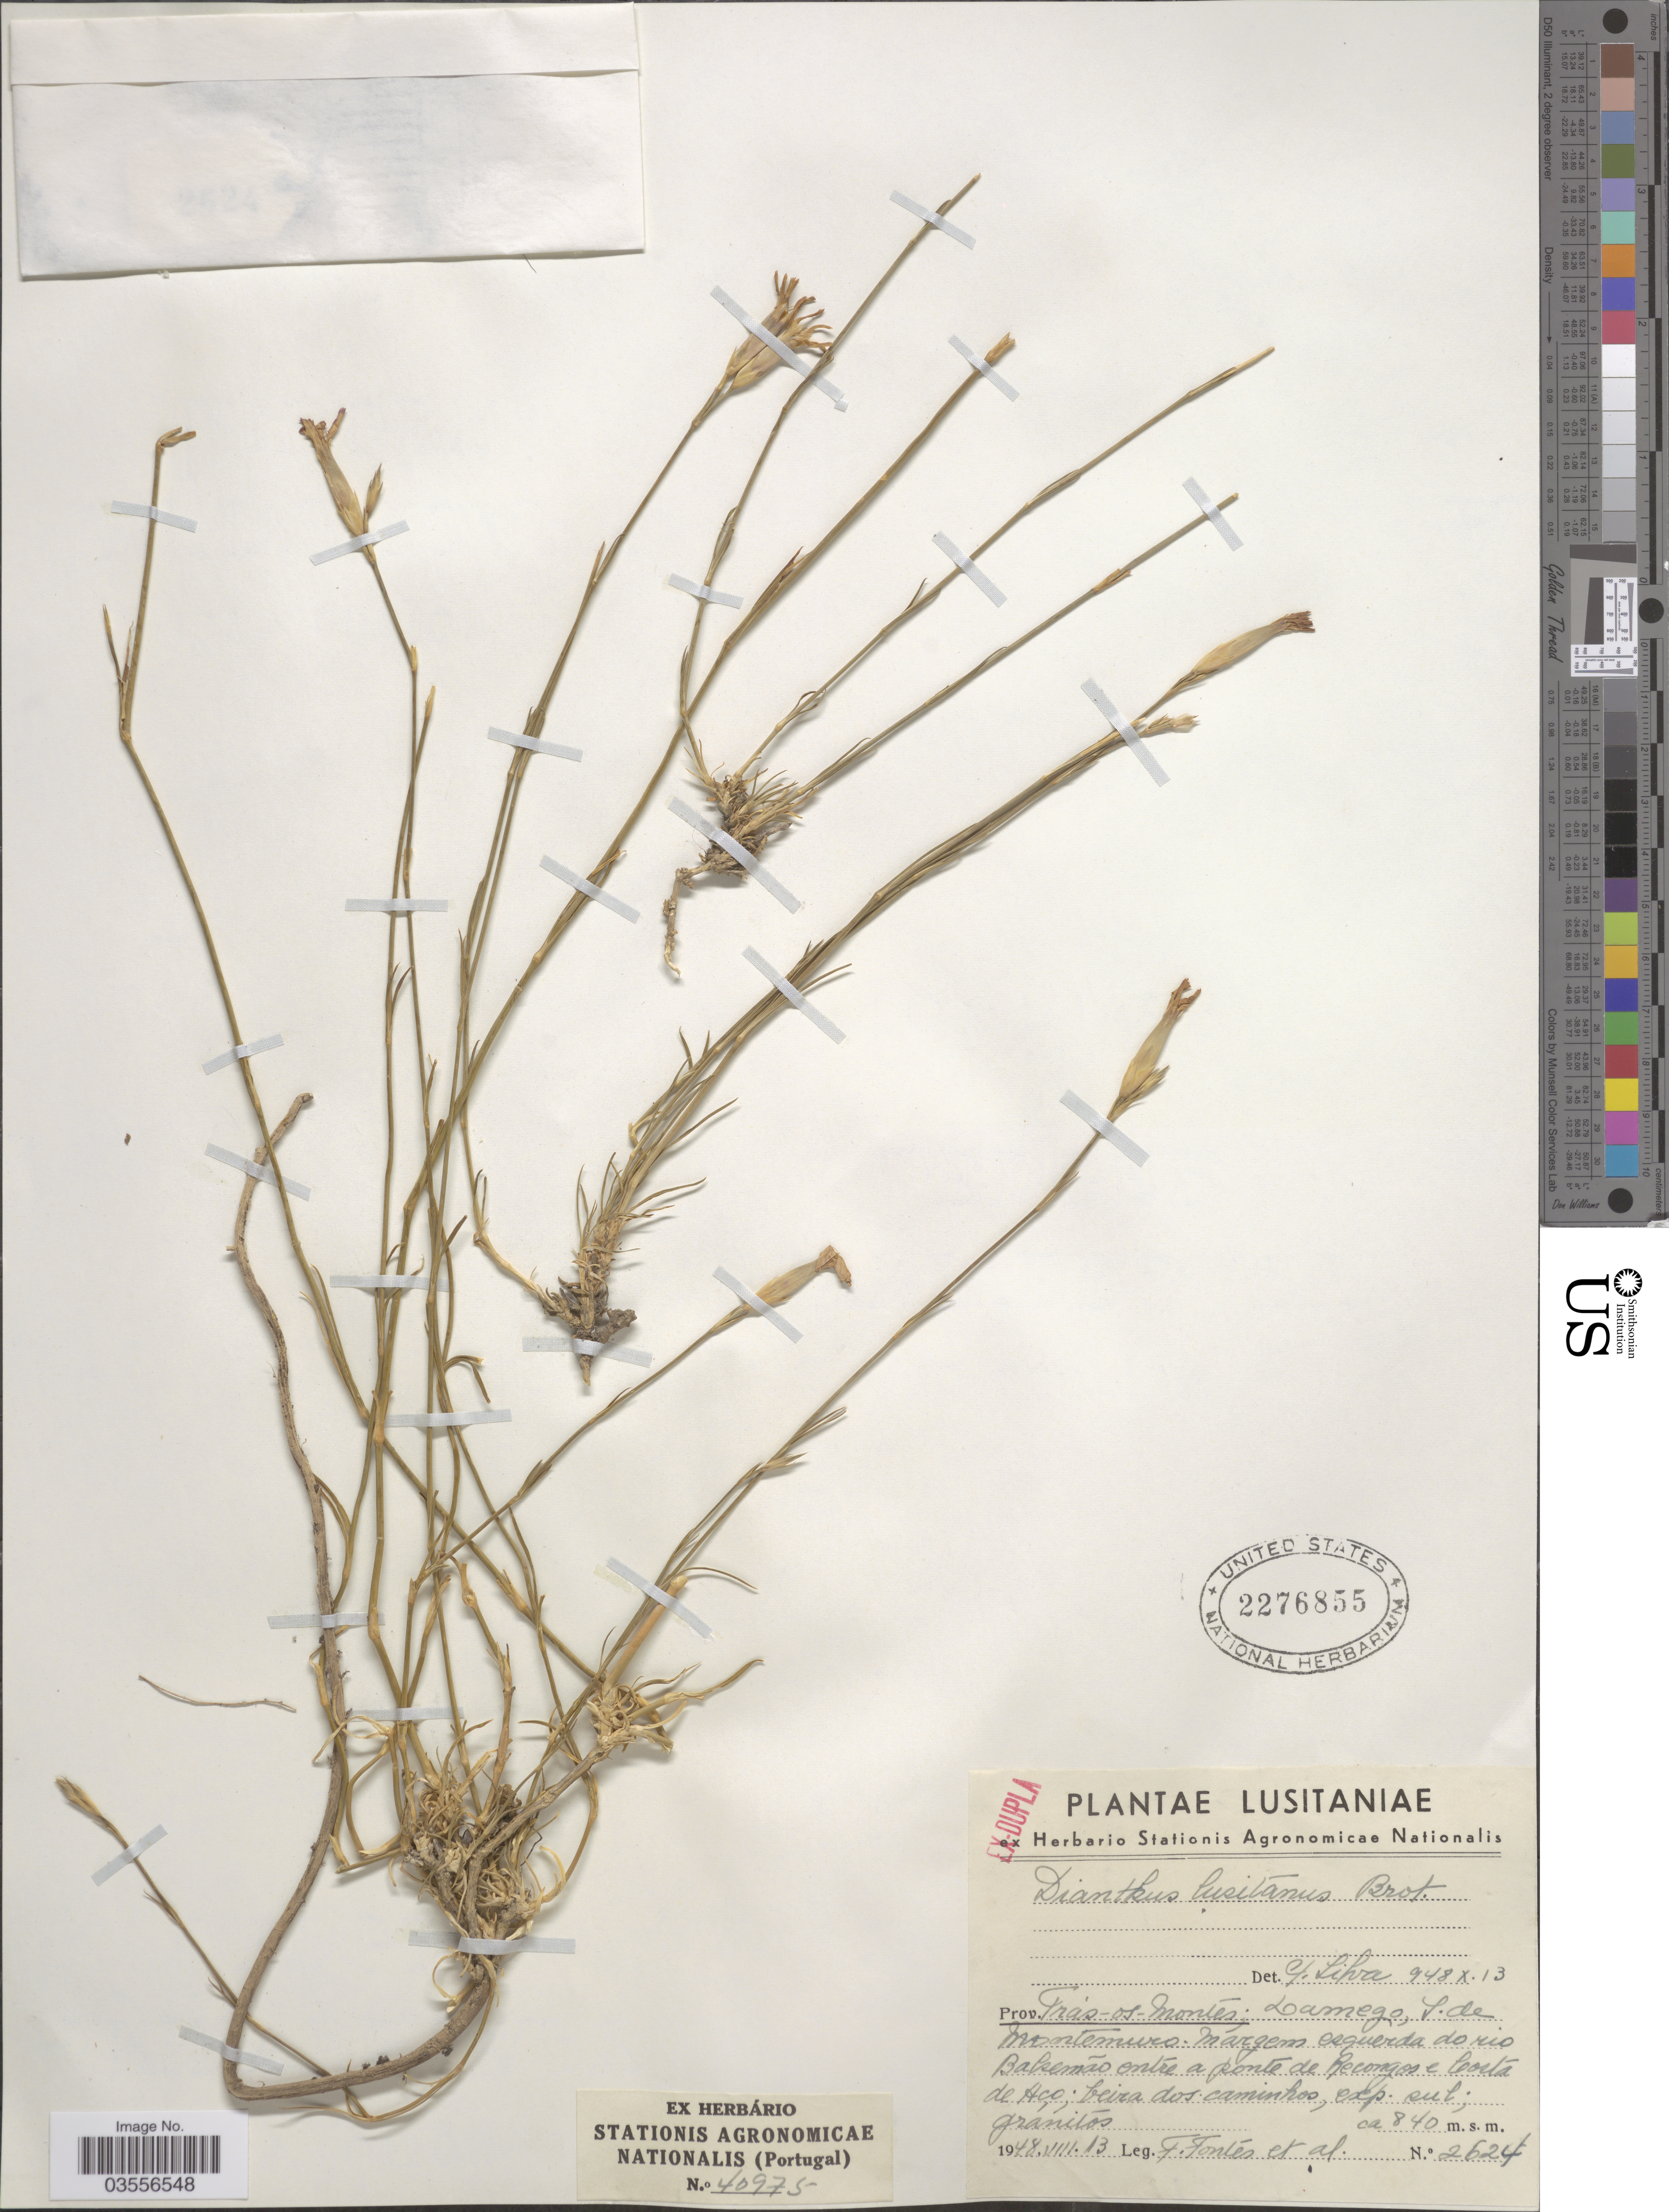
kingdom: Plantae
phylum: Tracheophyta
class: Magnoliopsida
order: Caryophyllales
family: Caryophyllaceae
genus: Dianthus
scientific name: Dianthus lusitanus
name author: Brot.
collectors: Fontes, F. & et al.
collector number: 2624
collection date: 1948-08-13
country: Portugal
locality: Lusitaniae. Prov. Tras-os-Montes. Lamego, S. de Montemuro. Margem ceguerda do rio Bakemão ontre a ponte de Recongos e Costa de Aco; beira dos caminhos, exp. sul; granitos.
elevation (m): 840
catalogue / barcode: US 2276855